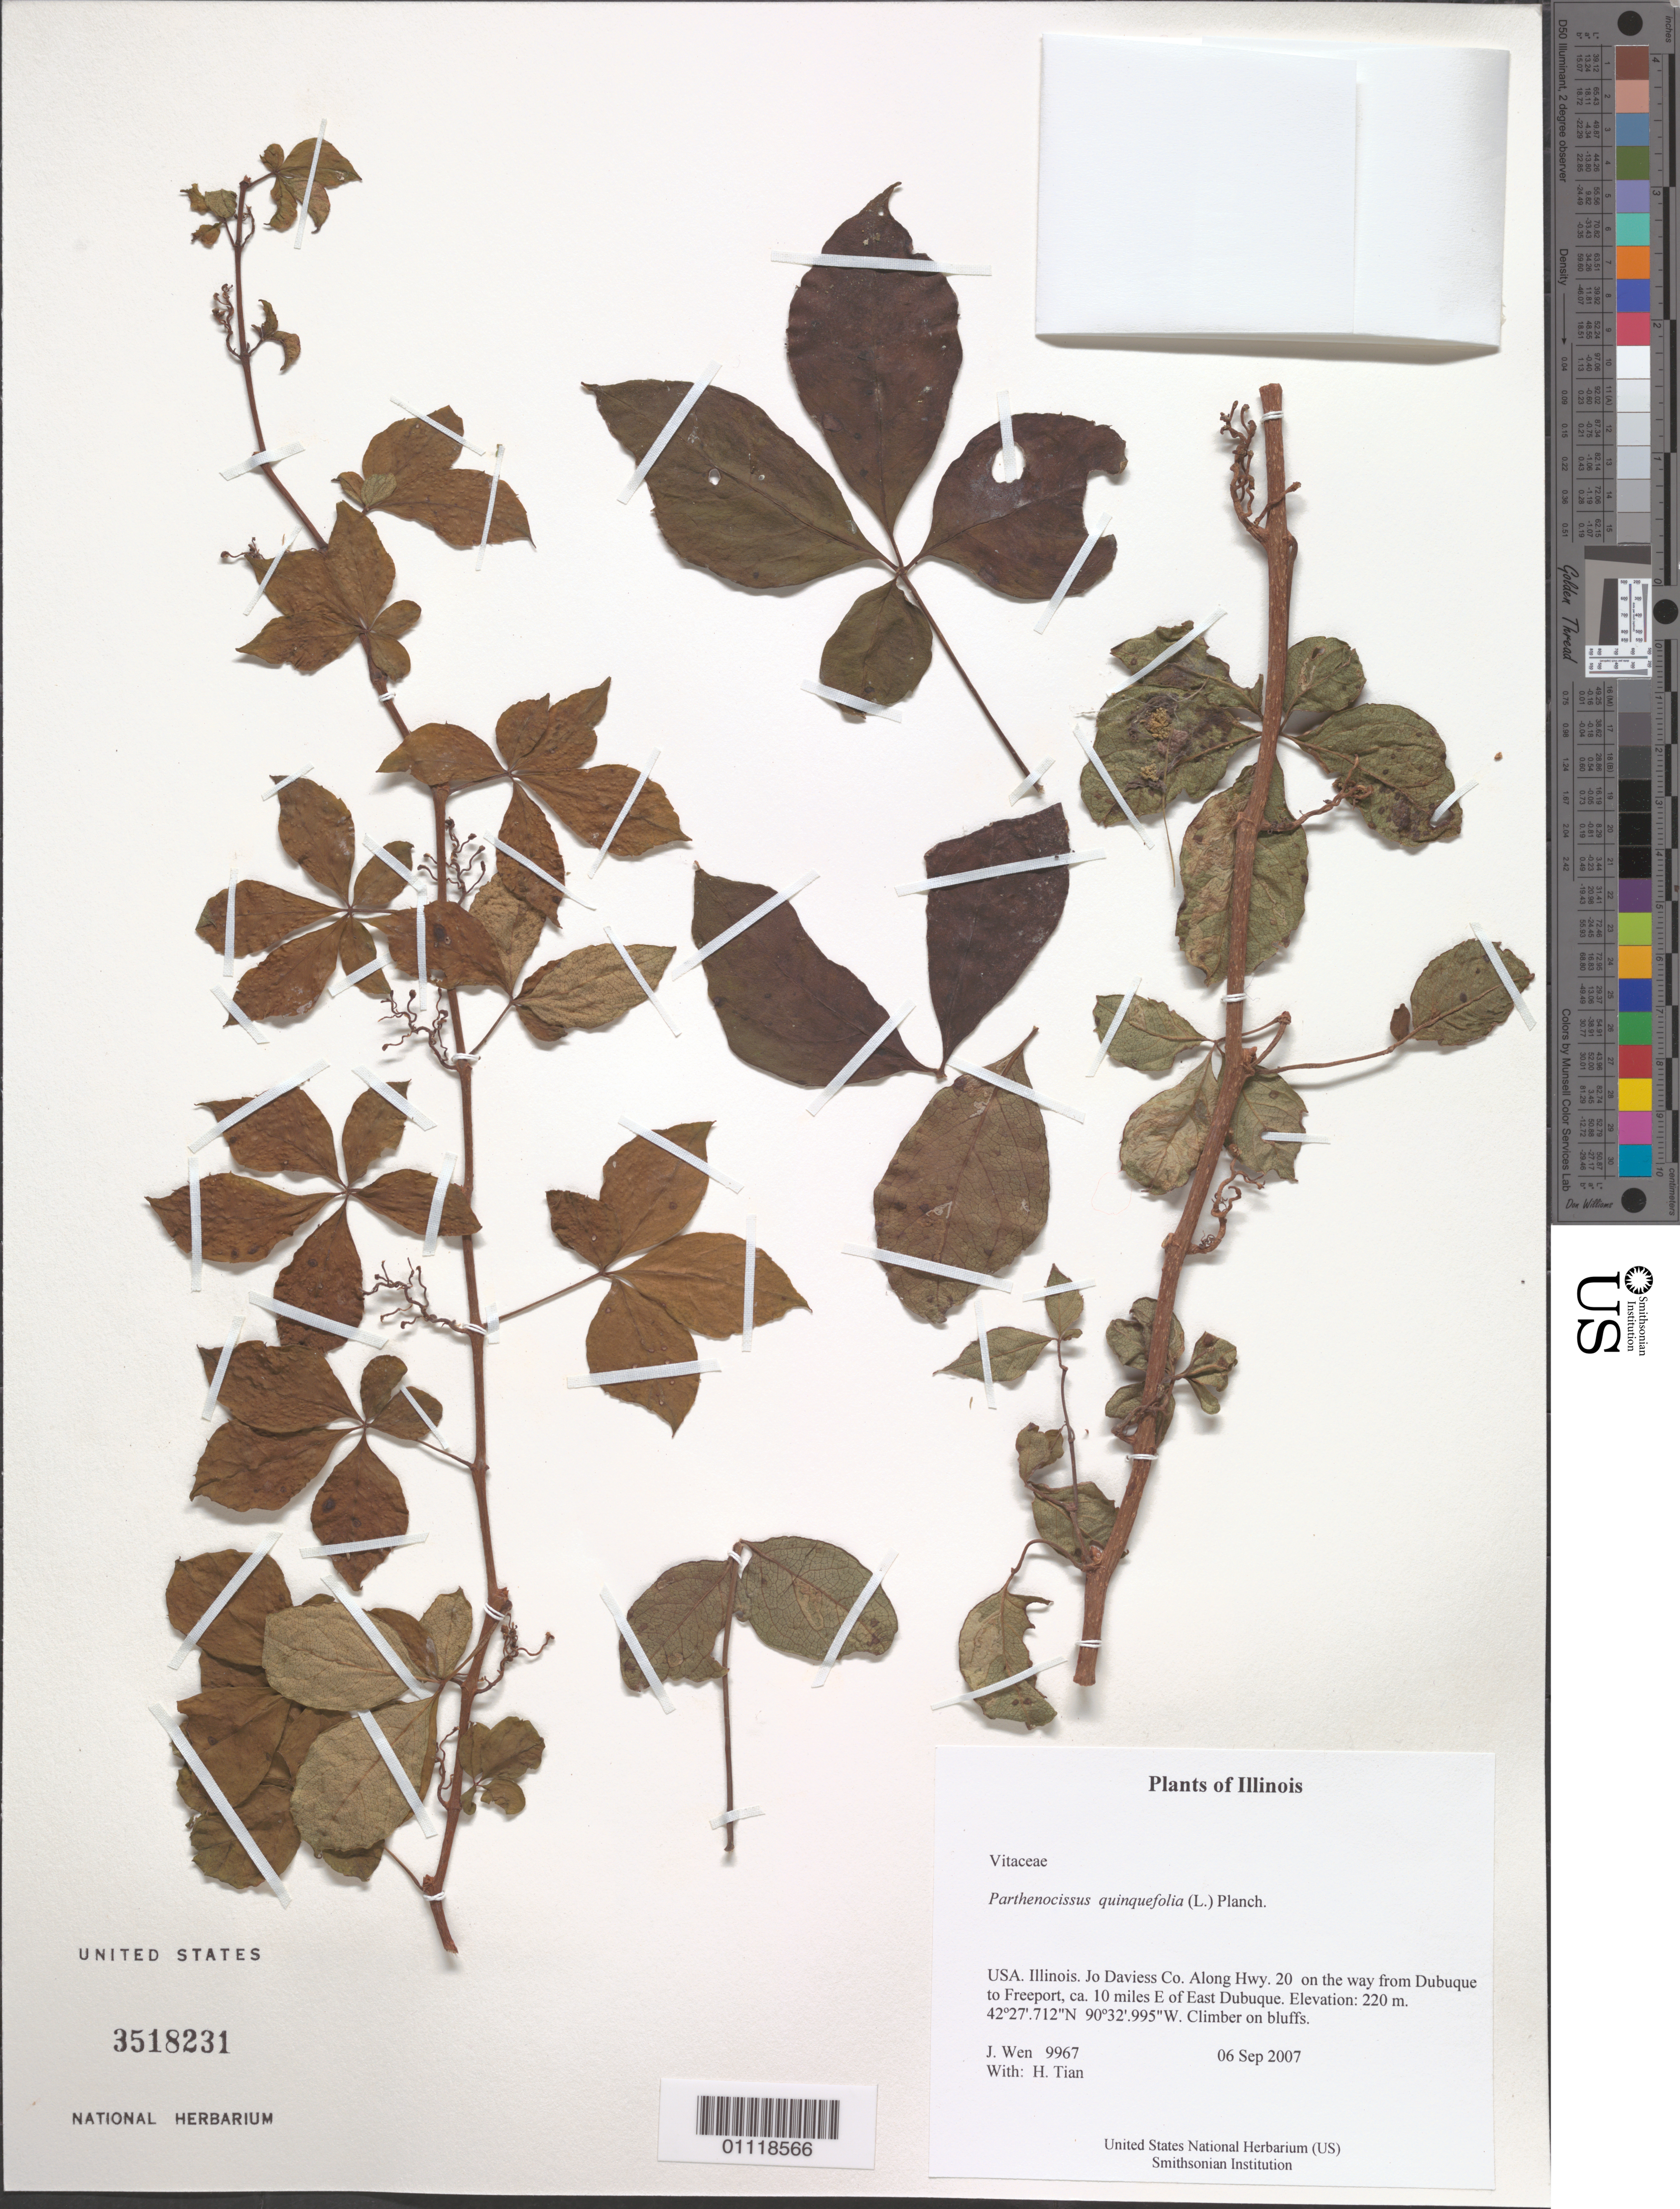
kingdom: Plantae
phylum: Tracheophyta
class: Magnoliopsida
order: Vitales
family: Vitaceae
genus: Parthenocissus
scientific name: Parthenocissus quinquefolia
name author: (L.) Planch.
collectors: J. Wen & H. Tian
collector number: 9967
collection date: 2007-09-06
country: United States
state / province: Illinois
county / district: Jo Daviess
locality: Along Hwy 20 on the way from Dubuque to Freeport, ca 10 mi E of East Dubuque.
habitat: Climber on bluffs.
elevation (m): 220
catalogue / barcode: US 3518231